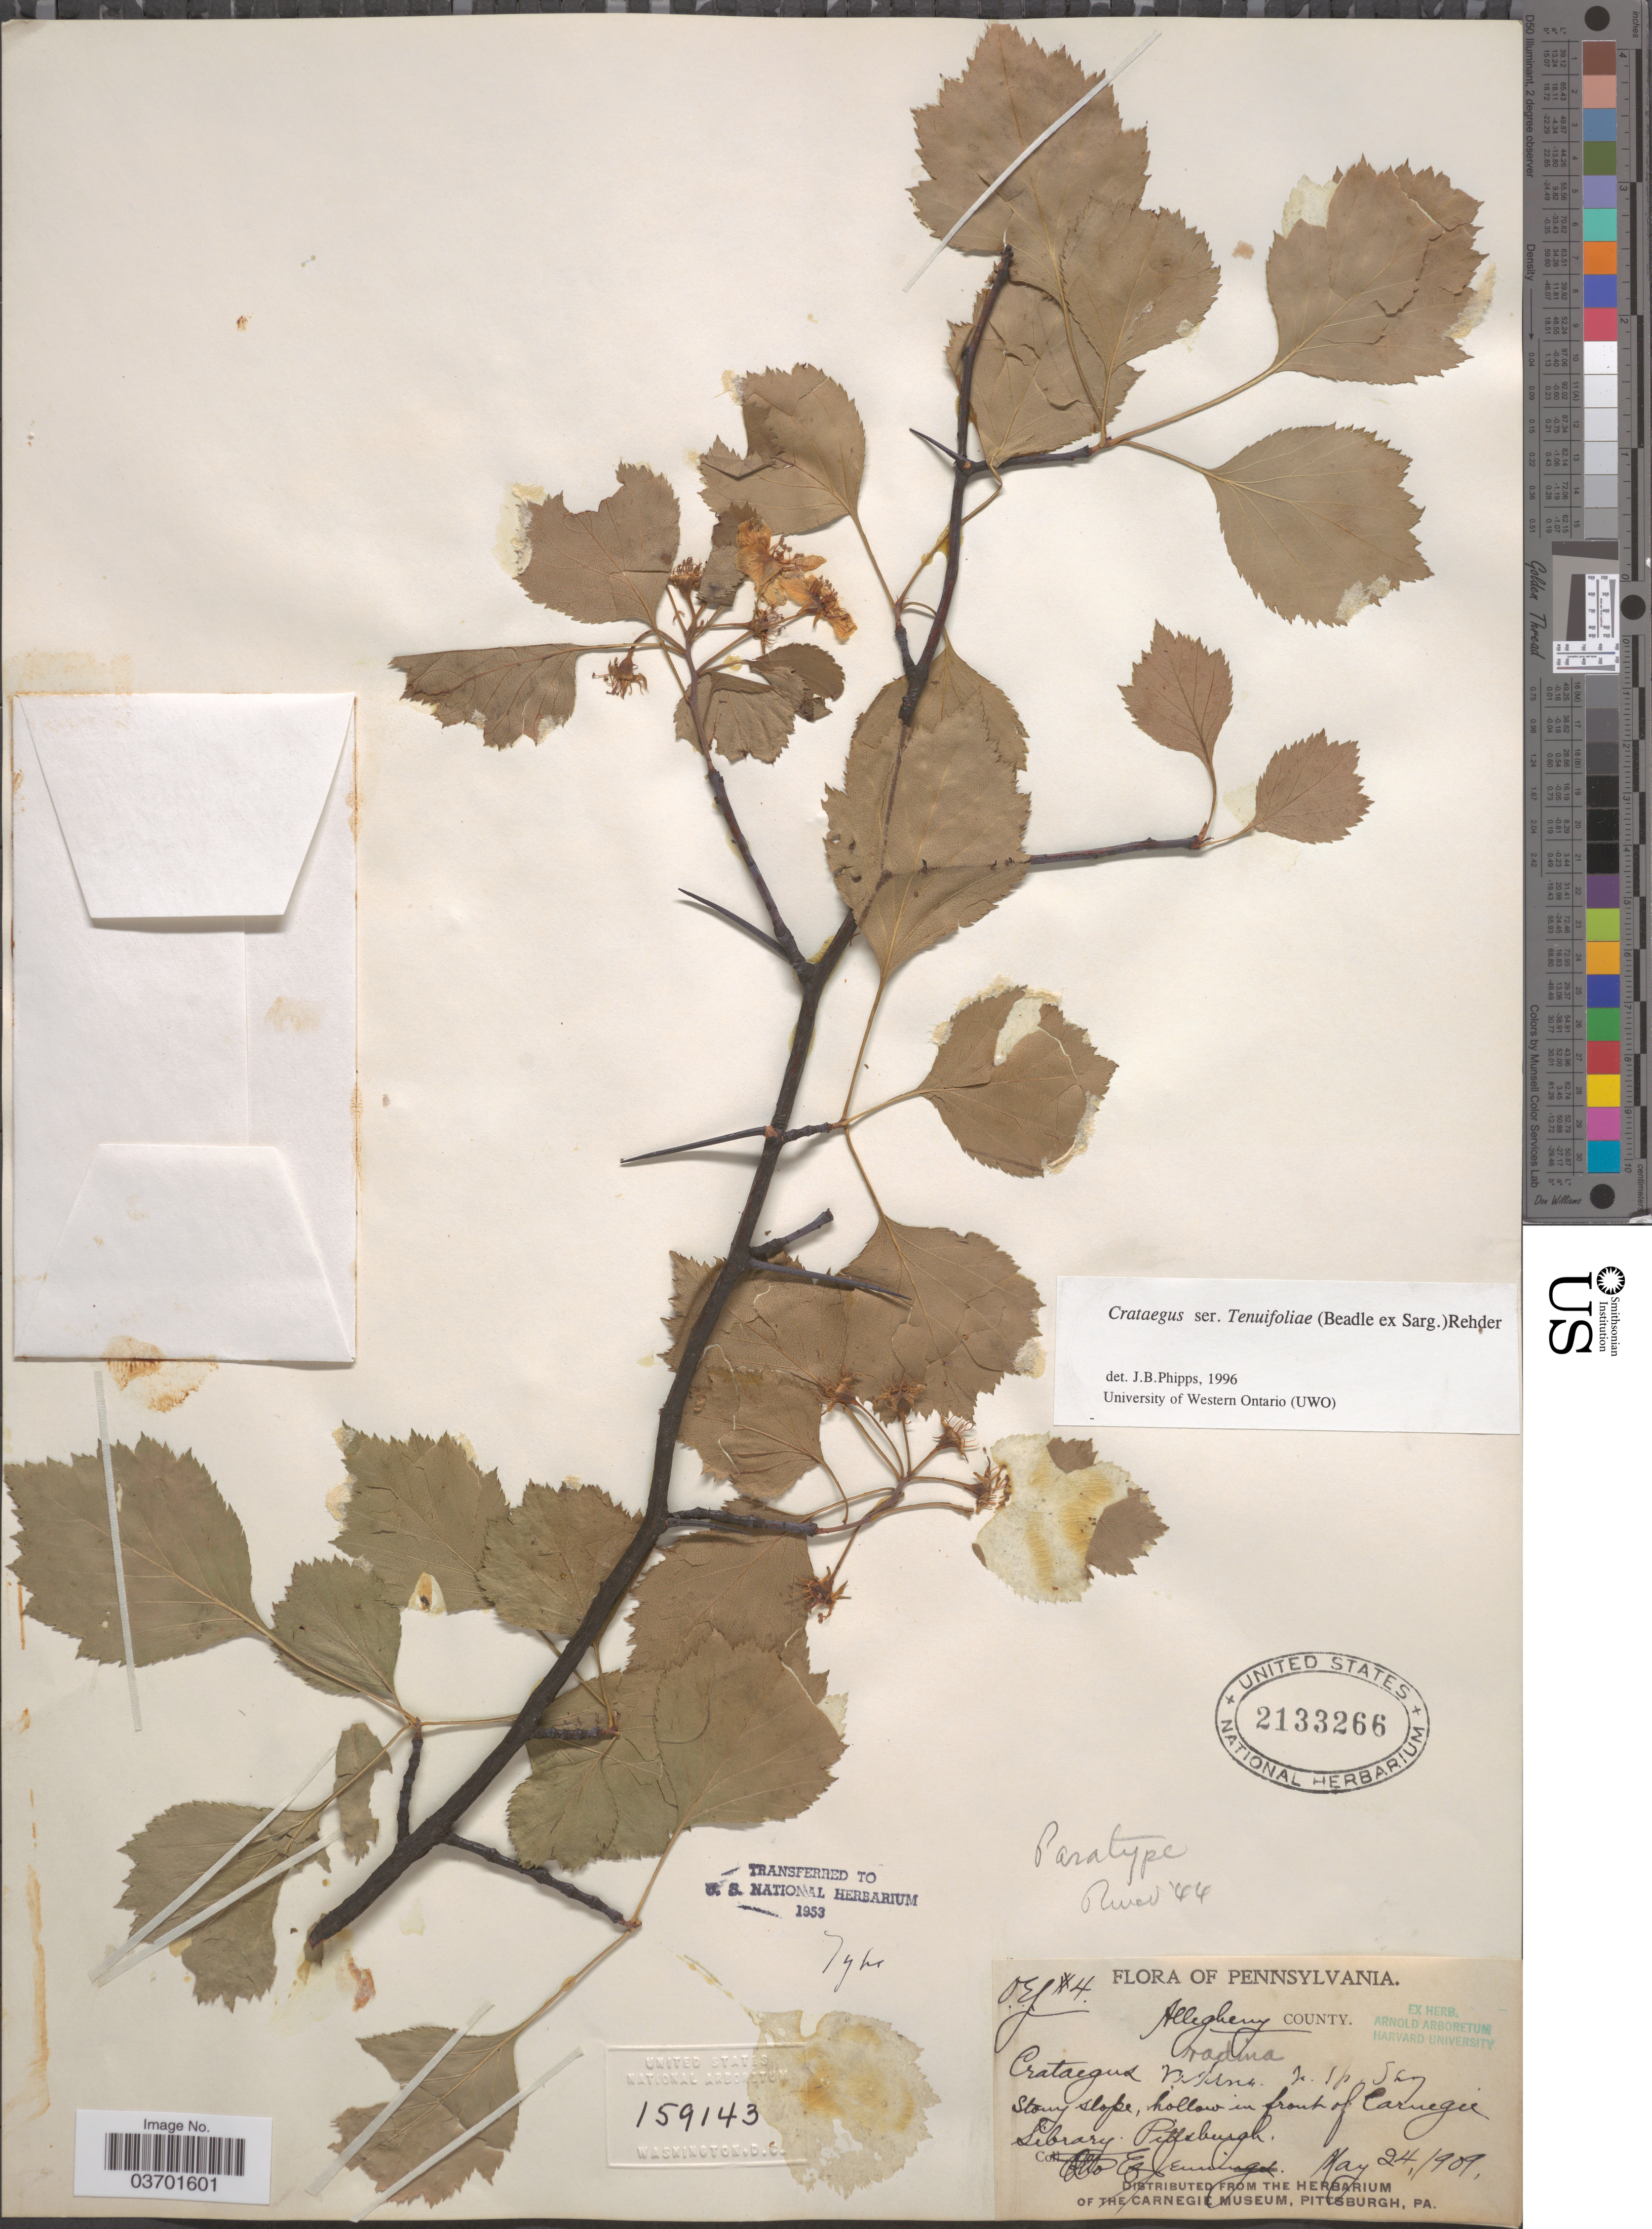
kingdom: Plantae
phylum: Tracheophyta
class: Magnoliopsida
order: Rosales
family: Rosaceae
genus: Crataegus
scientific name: Crataegus radina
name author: Sarg.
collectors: O. E. Jennings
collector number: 4?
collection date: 1909-05-24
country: United States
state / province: Pennsylvania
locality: Allegheny County. Stony slope, hollow in front of Carnegie Library. Pittsburgh.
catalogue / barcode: US 2133266